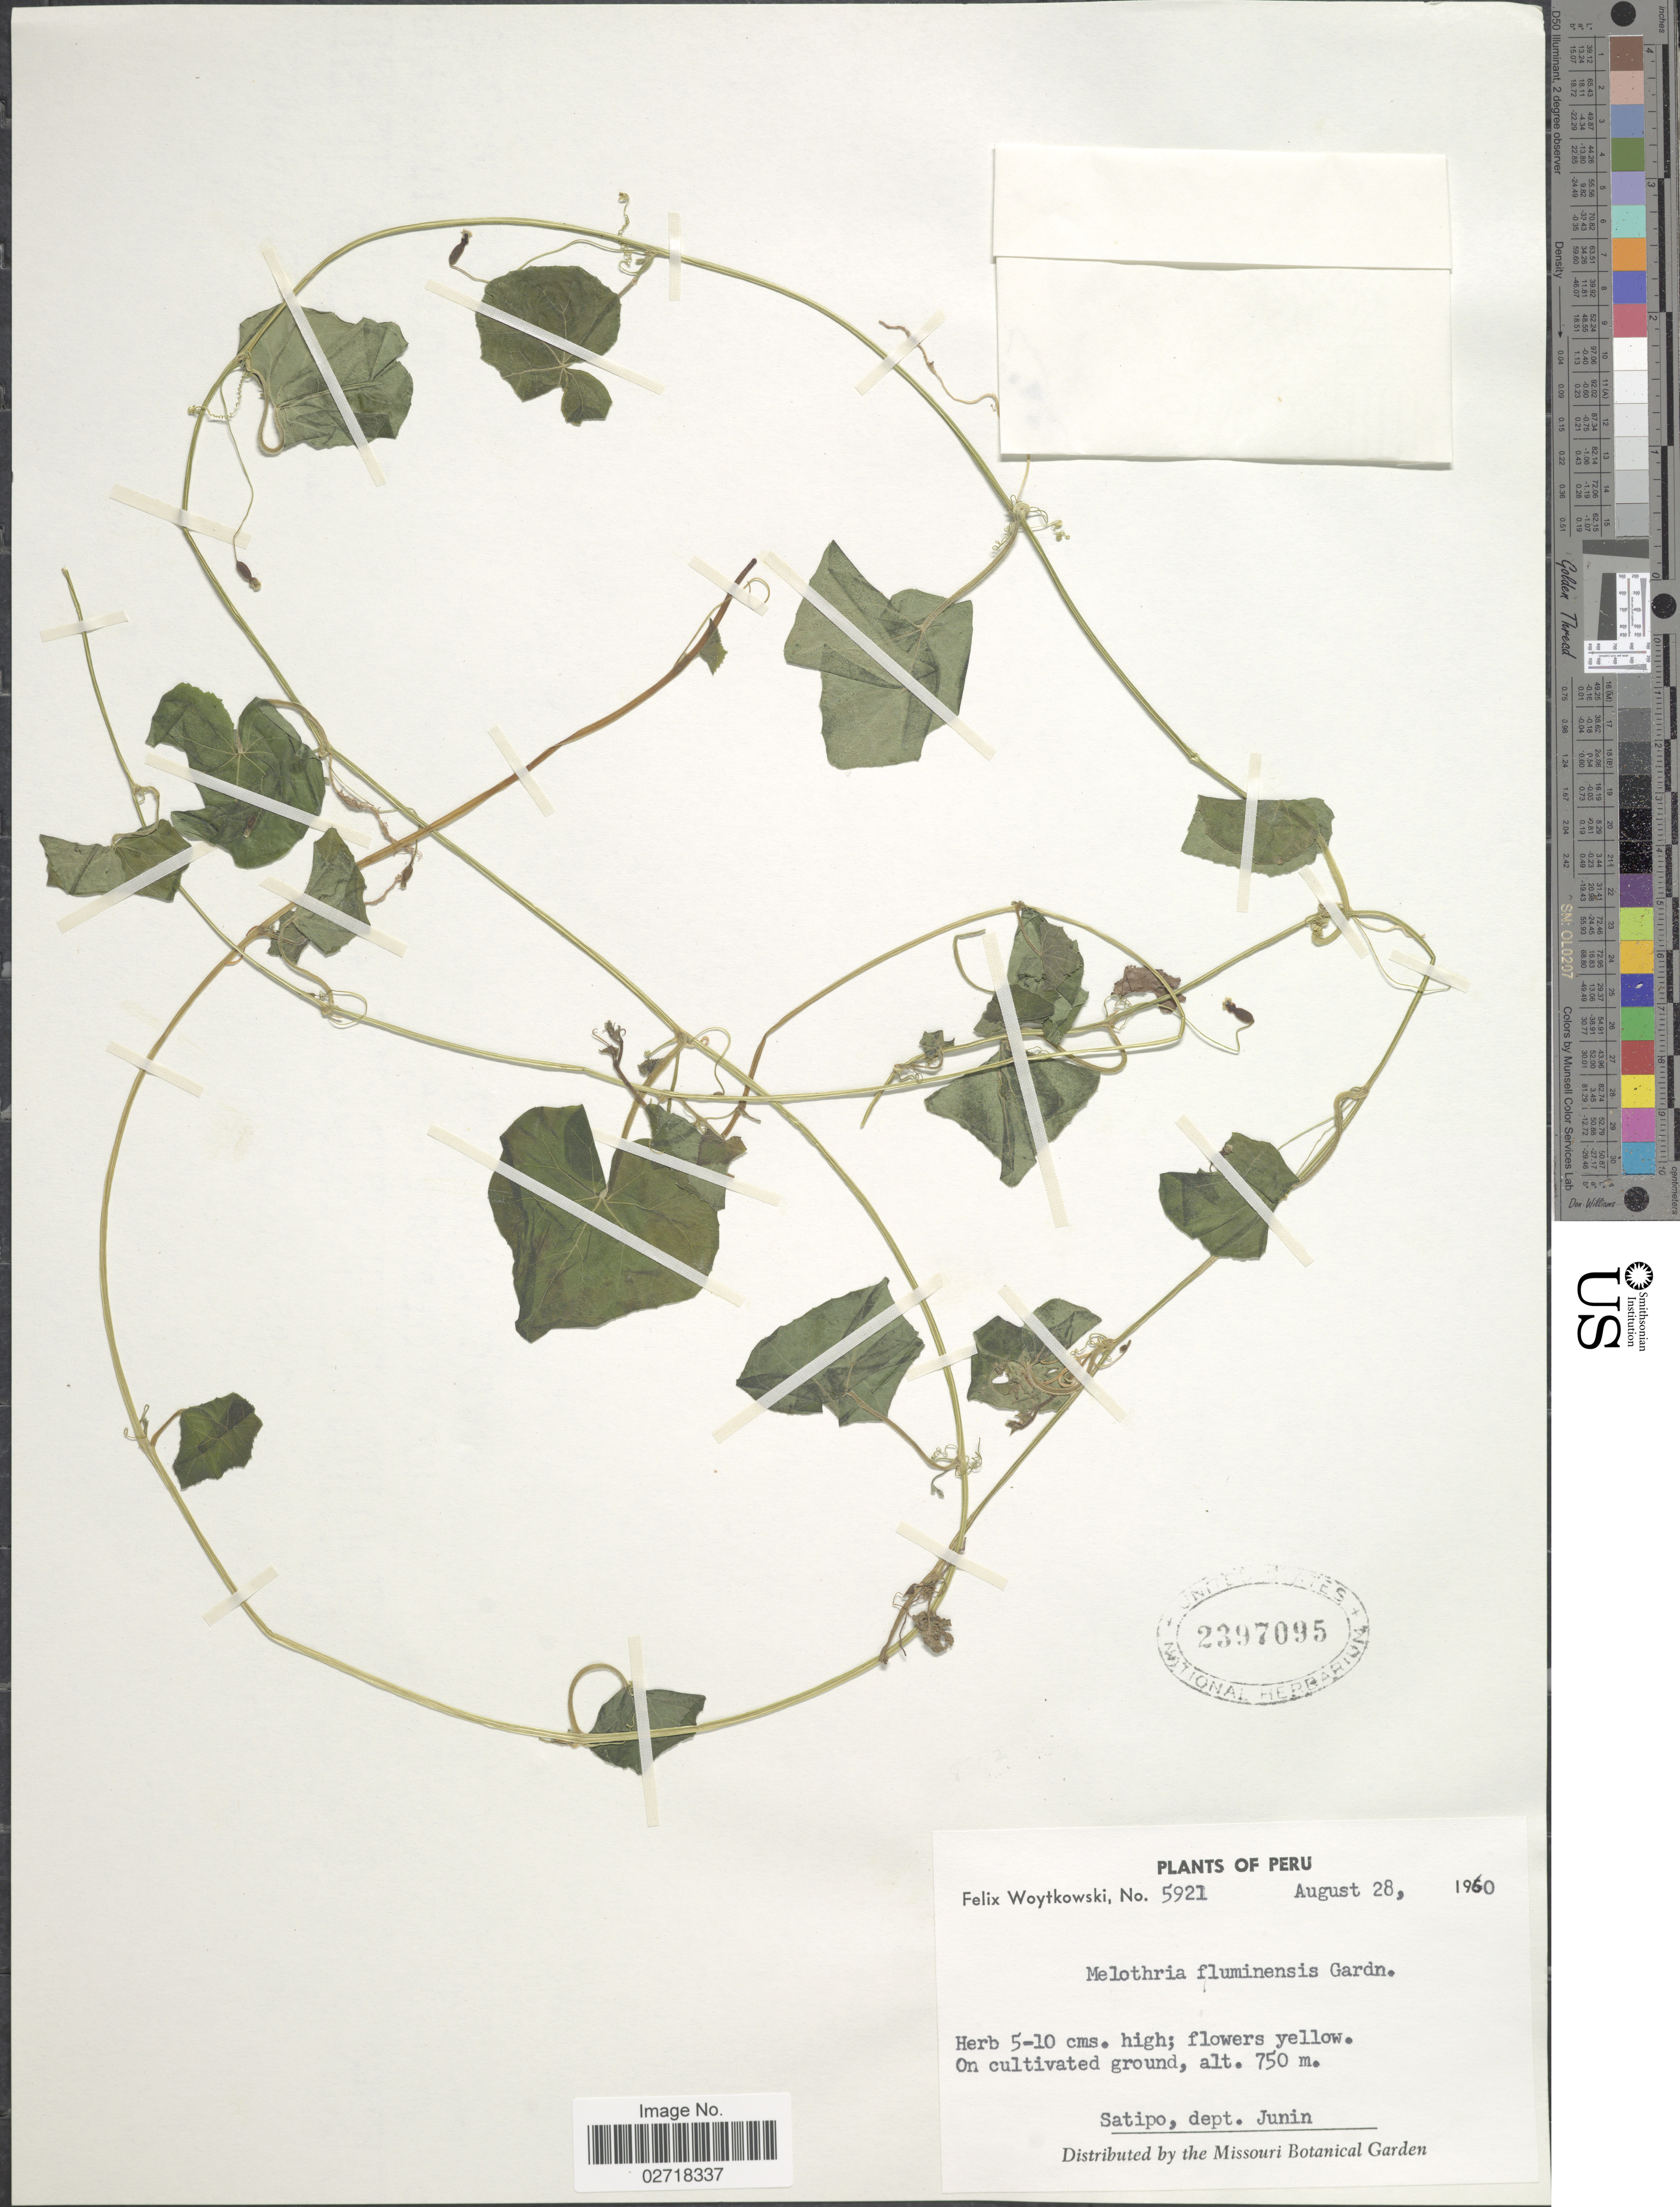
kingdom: Plantae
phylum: Tracheophyta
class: Magnoliopsida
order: Cucurbitales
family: Cucurbitaceae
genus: Melothria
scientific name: Melothria pendula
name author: L.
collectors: F. Woytkowski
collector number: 5921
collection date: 1960-08-28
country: Peru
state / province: Junín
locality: Satipo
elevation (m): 750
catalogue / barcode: US 2397095